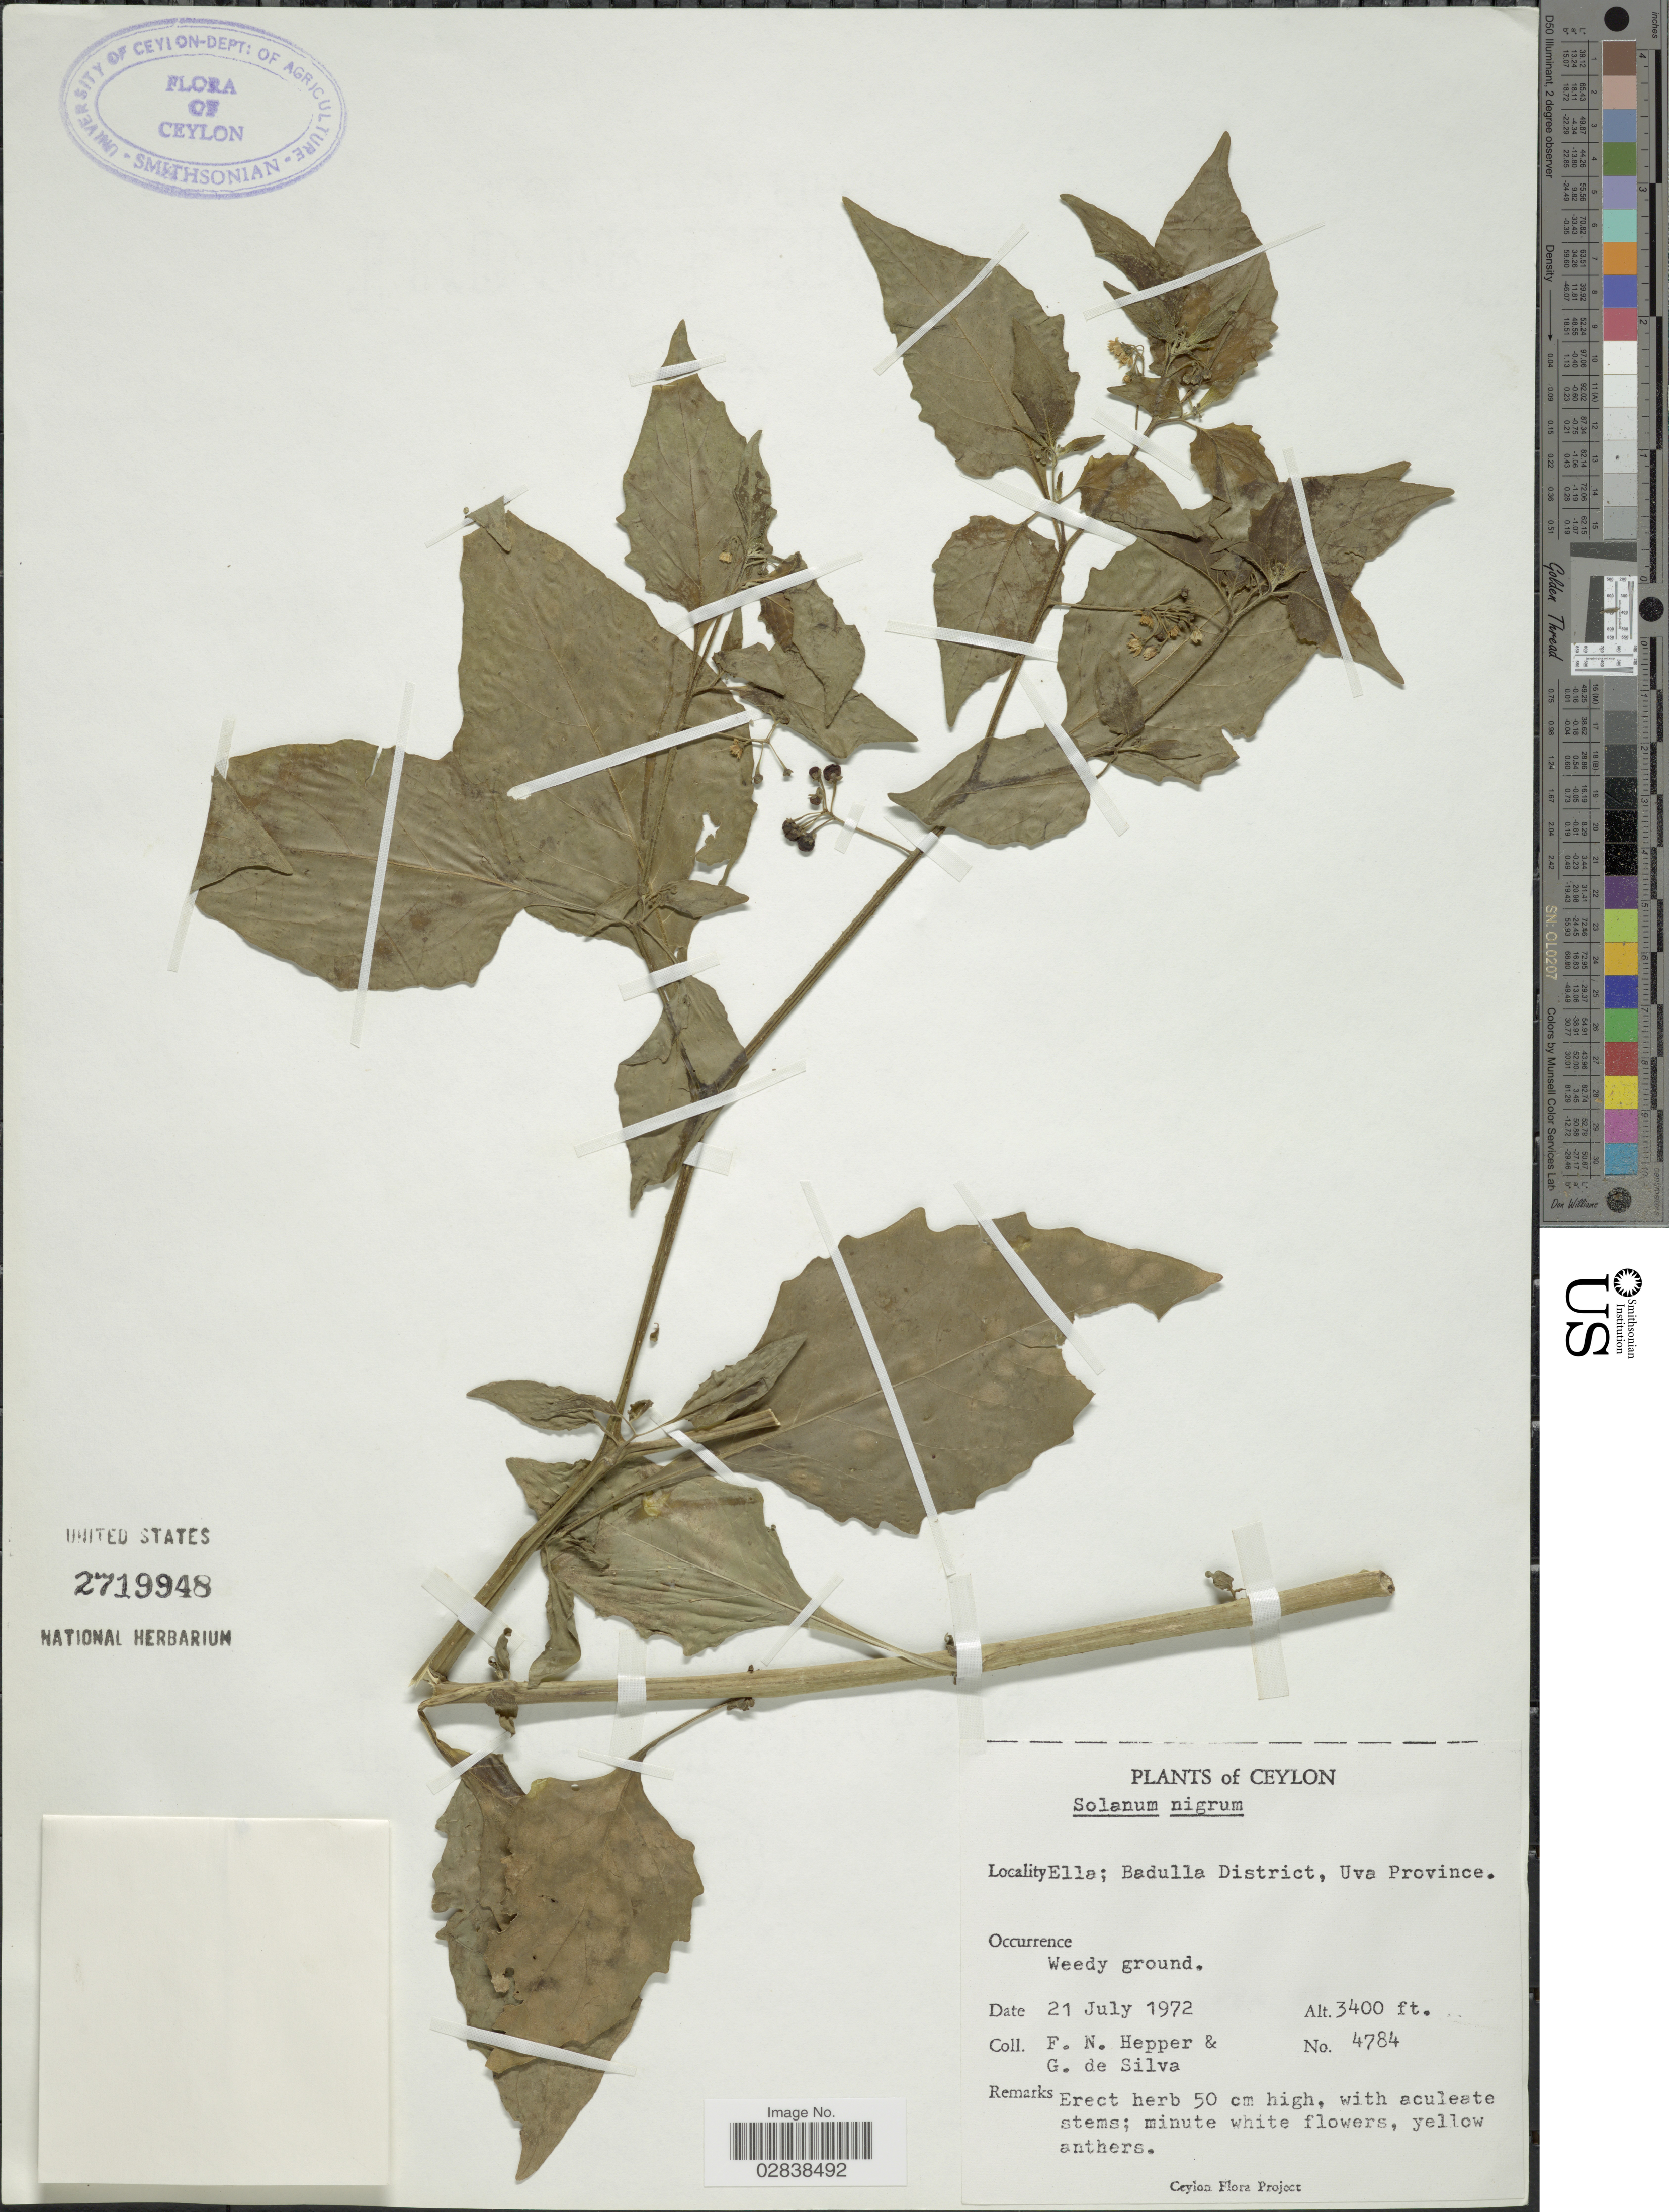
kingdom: Plantae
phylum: Tracheophyta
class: Magnoliopsida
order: Solanales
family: Solanaceae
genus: Solanum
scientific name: Solanum nigrum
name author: L.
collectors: F. Hepper & G. De Silva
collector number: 4784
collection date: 1972-07-21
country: Sri Lanka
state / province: Uva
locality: Ceylon, Ella; Badulla District, Uva Province.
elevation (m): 1036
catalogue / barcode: US 2719948